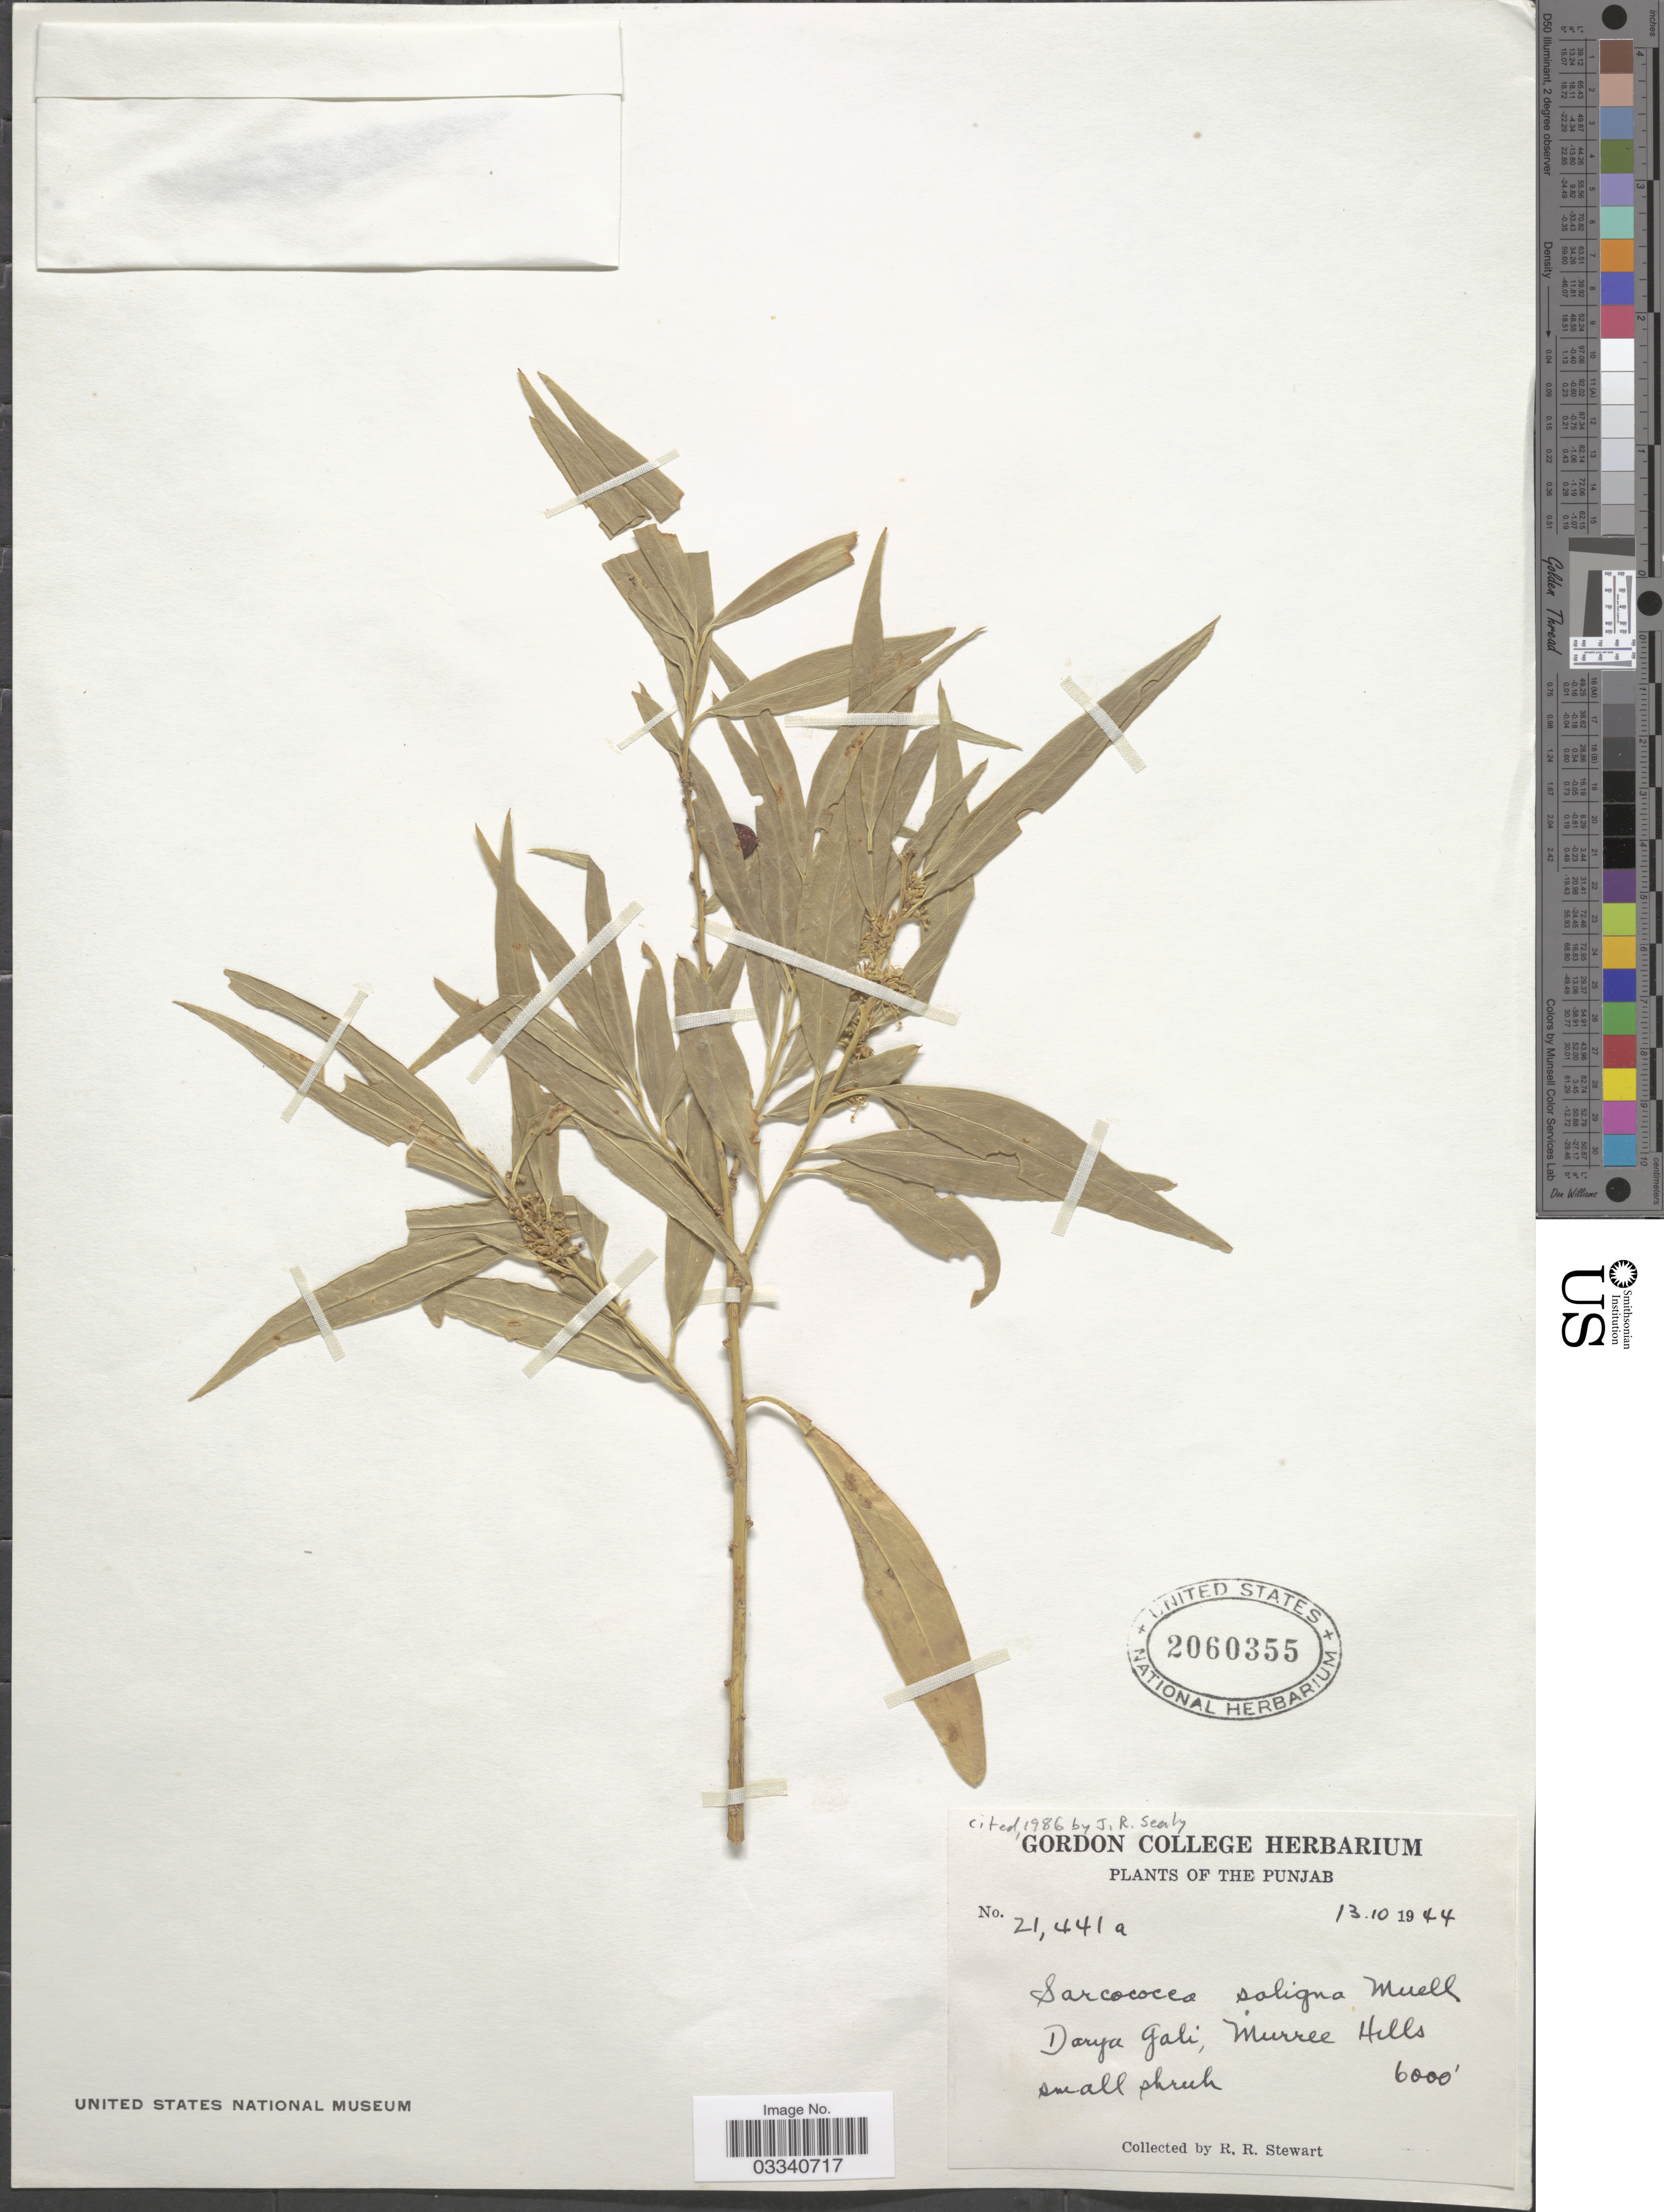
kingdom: Plantae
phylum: Tracheophyta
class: Magnoliopsida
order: Buxales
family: Buxaceae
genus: Sarcococca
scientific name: Sarcococca saligna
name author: (D. Don) Müll. Arg.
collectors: R. Stewart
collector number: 21441a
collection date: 1944-10-13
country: Pakistan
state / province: Punjab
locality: Darya Gali, Murree Hills.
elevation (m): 1829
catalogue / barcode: US 2060355